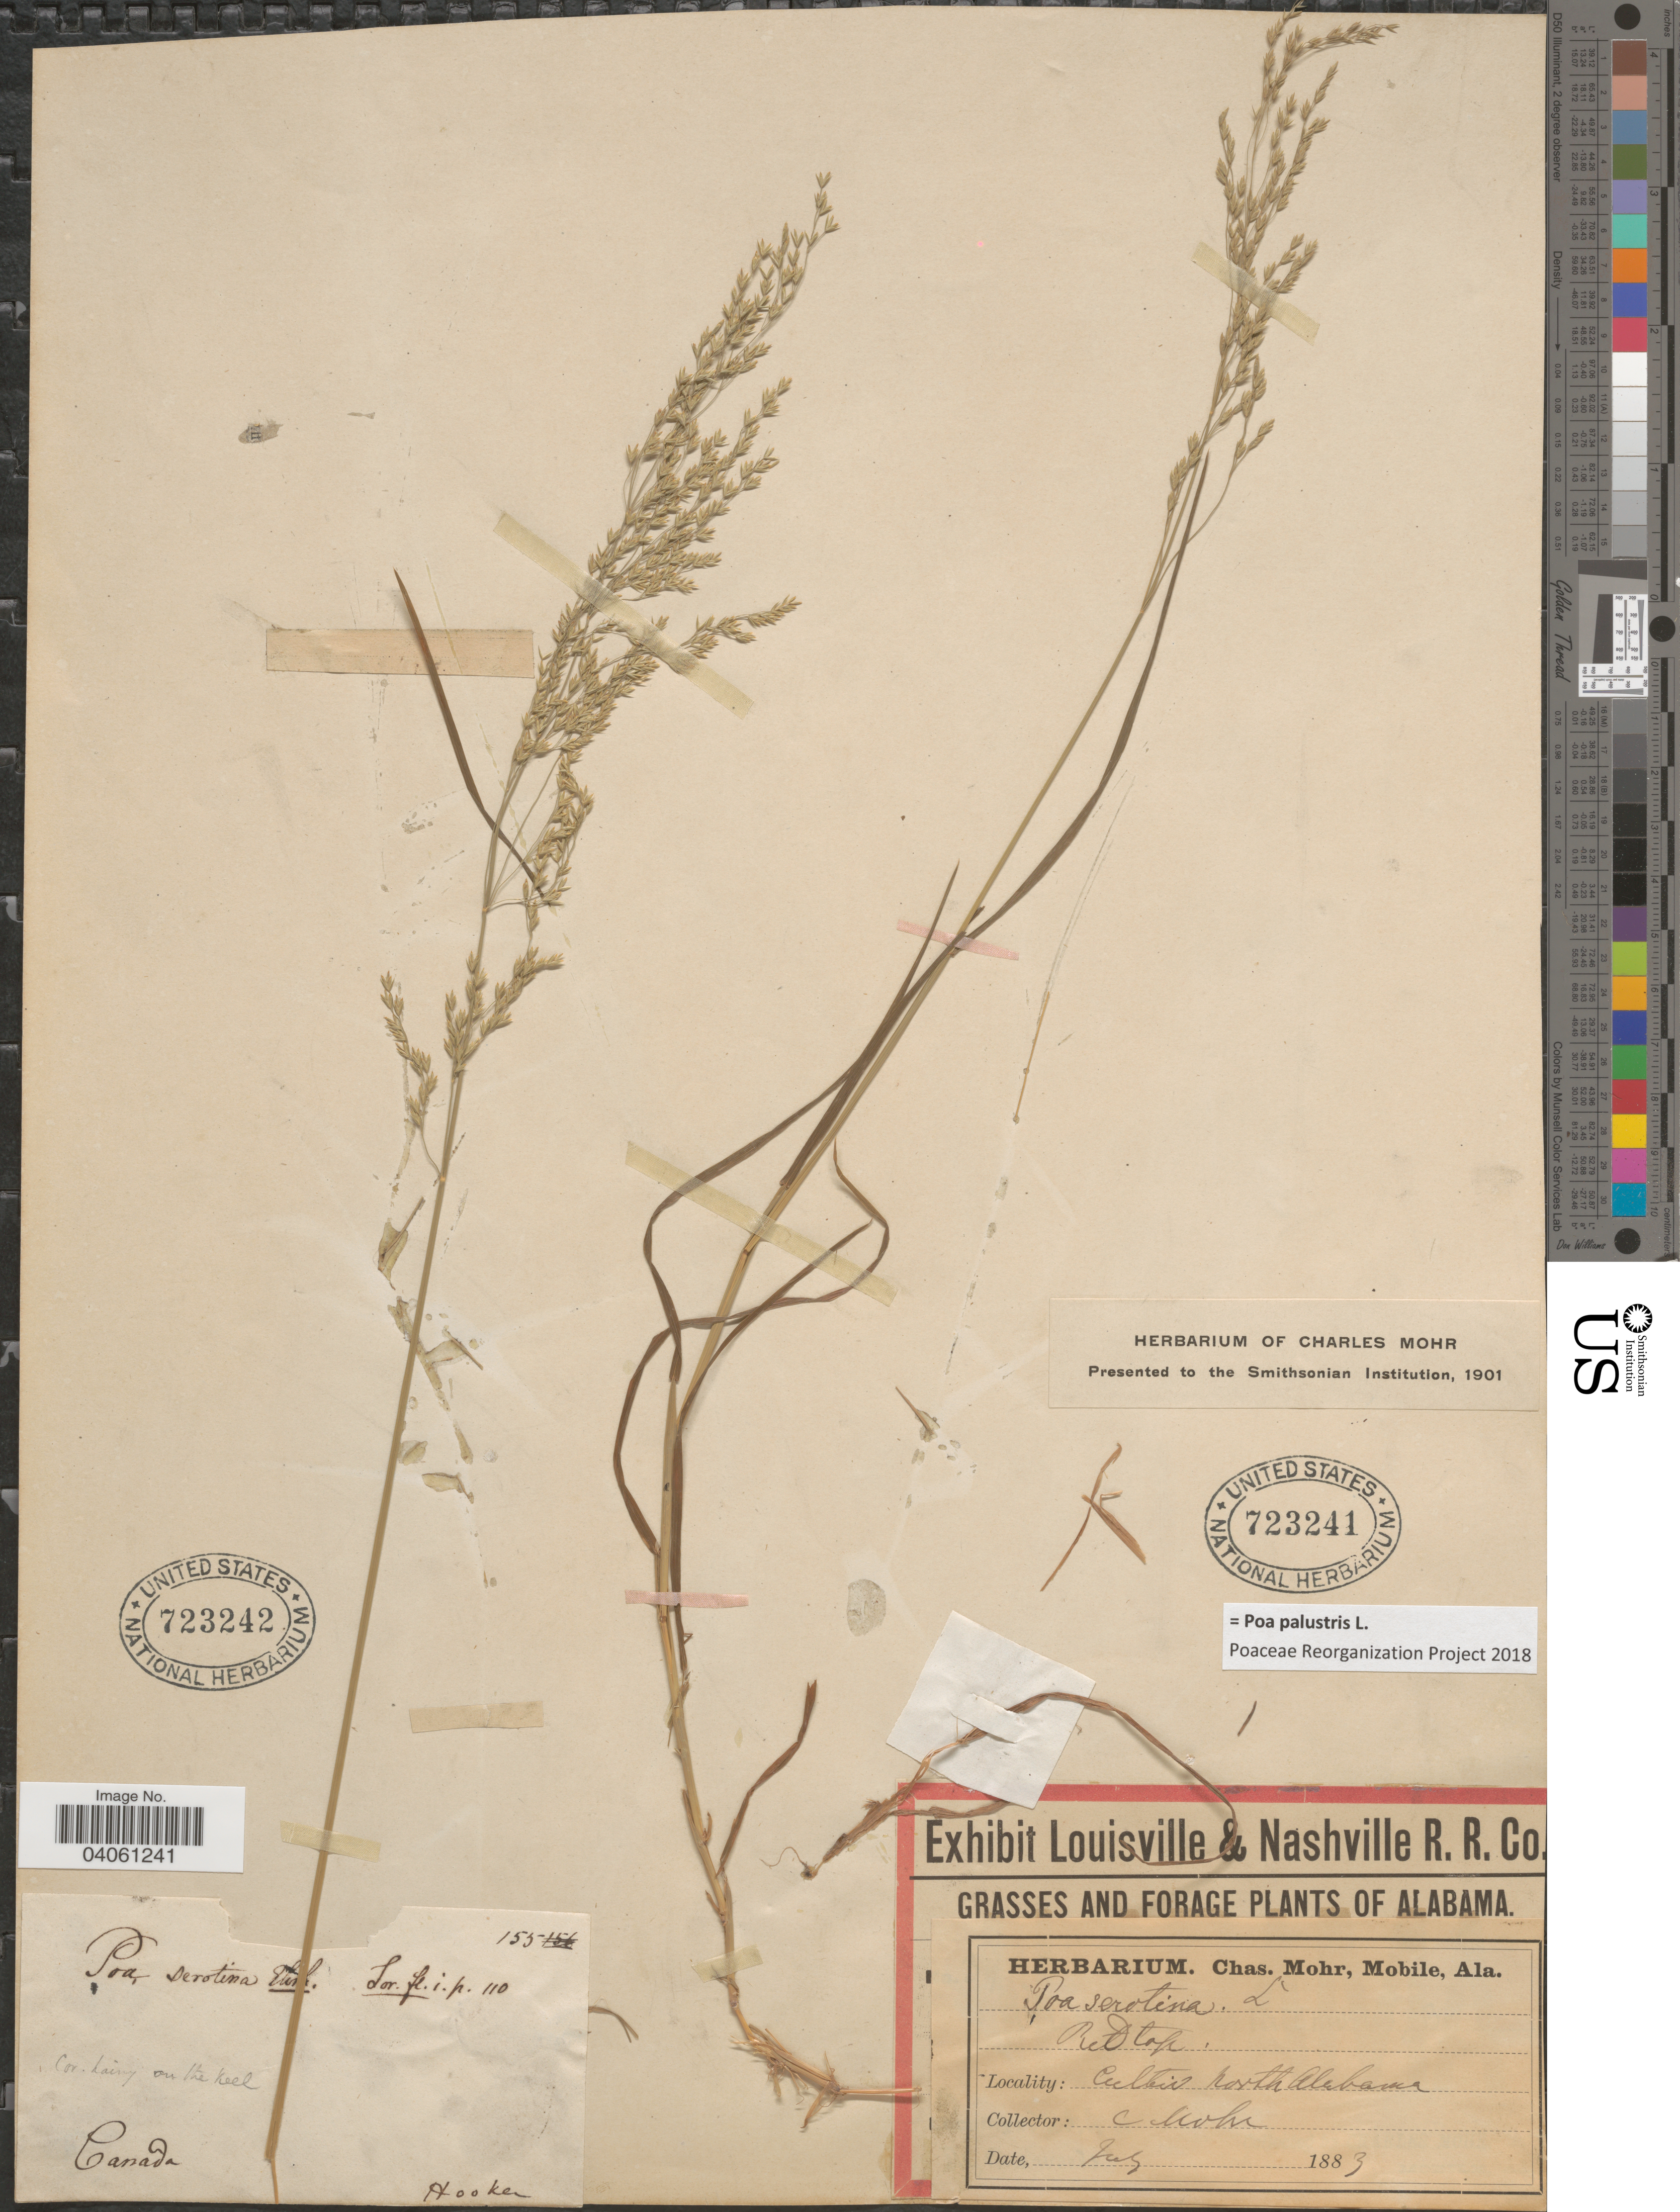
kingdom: Plantae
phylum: Tracheophyta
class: Liliopsida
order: Poales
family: Poaceae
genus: Poa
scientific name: Poa palustris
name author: L.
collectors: -. Hooker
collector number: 155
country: Canada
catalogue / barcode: US 723242